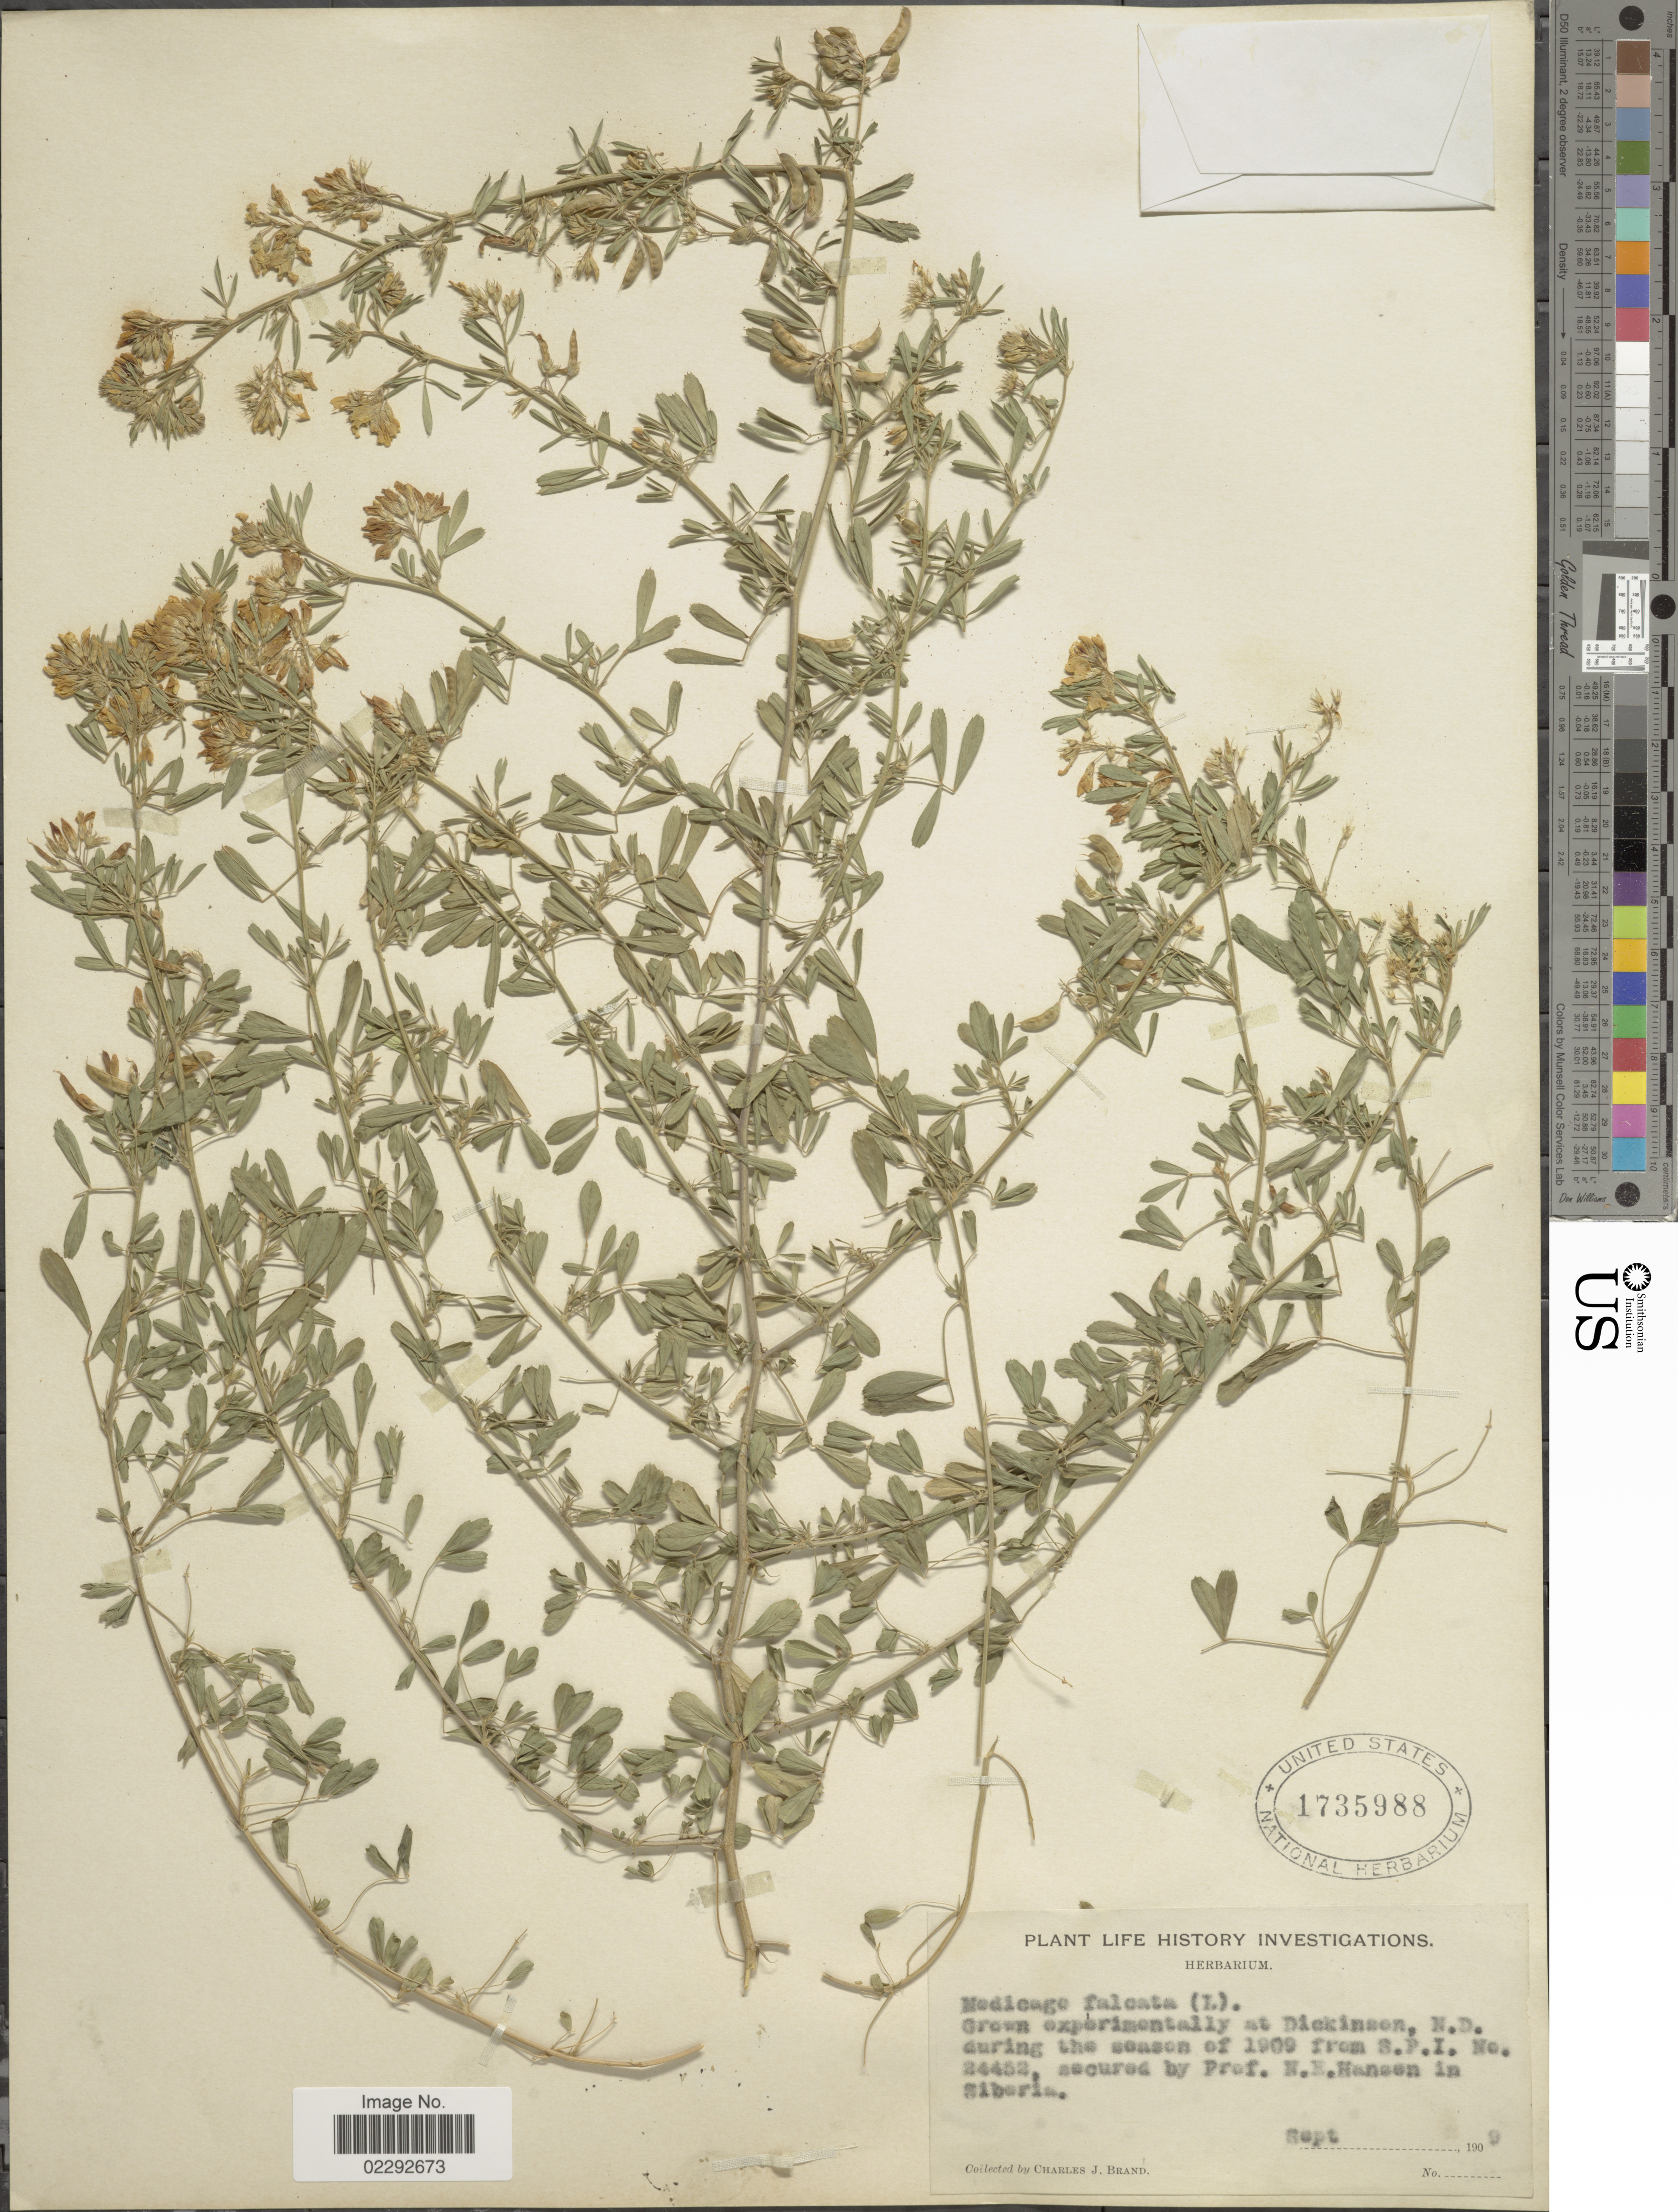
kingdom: Plantae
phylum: Tracheophyta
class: Magnoliopsida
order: Fabales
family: Fabaceae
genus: Medicago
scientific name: Medicago falcata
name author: L.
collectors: C. J. Brand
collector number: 24452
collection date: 1909-09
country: United States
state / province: North Dakota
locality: Dickinson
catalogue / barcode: US 1735988